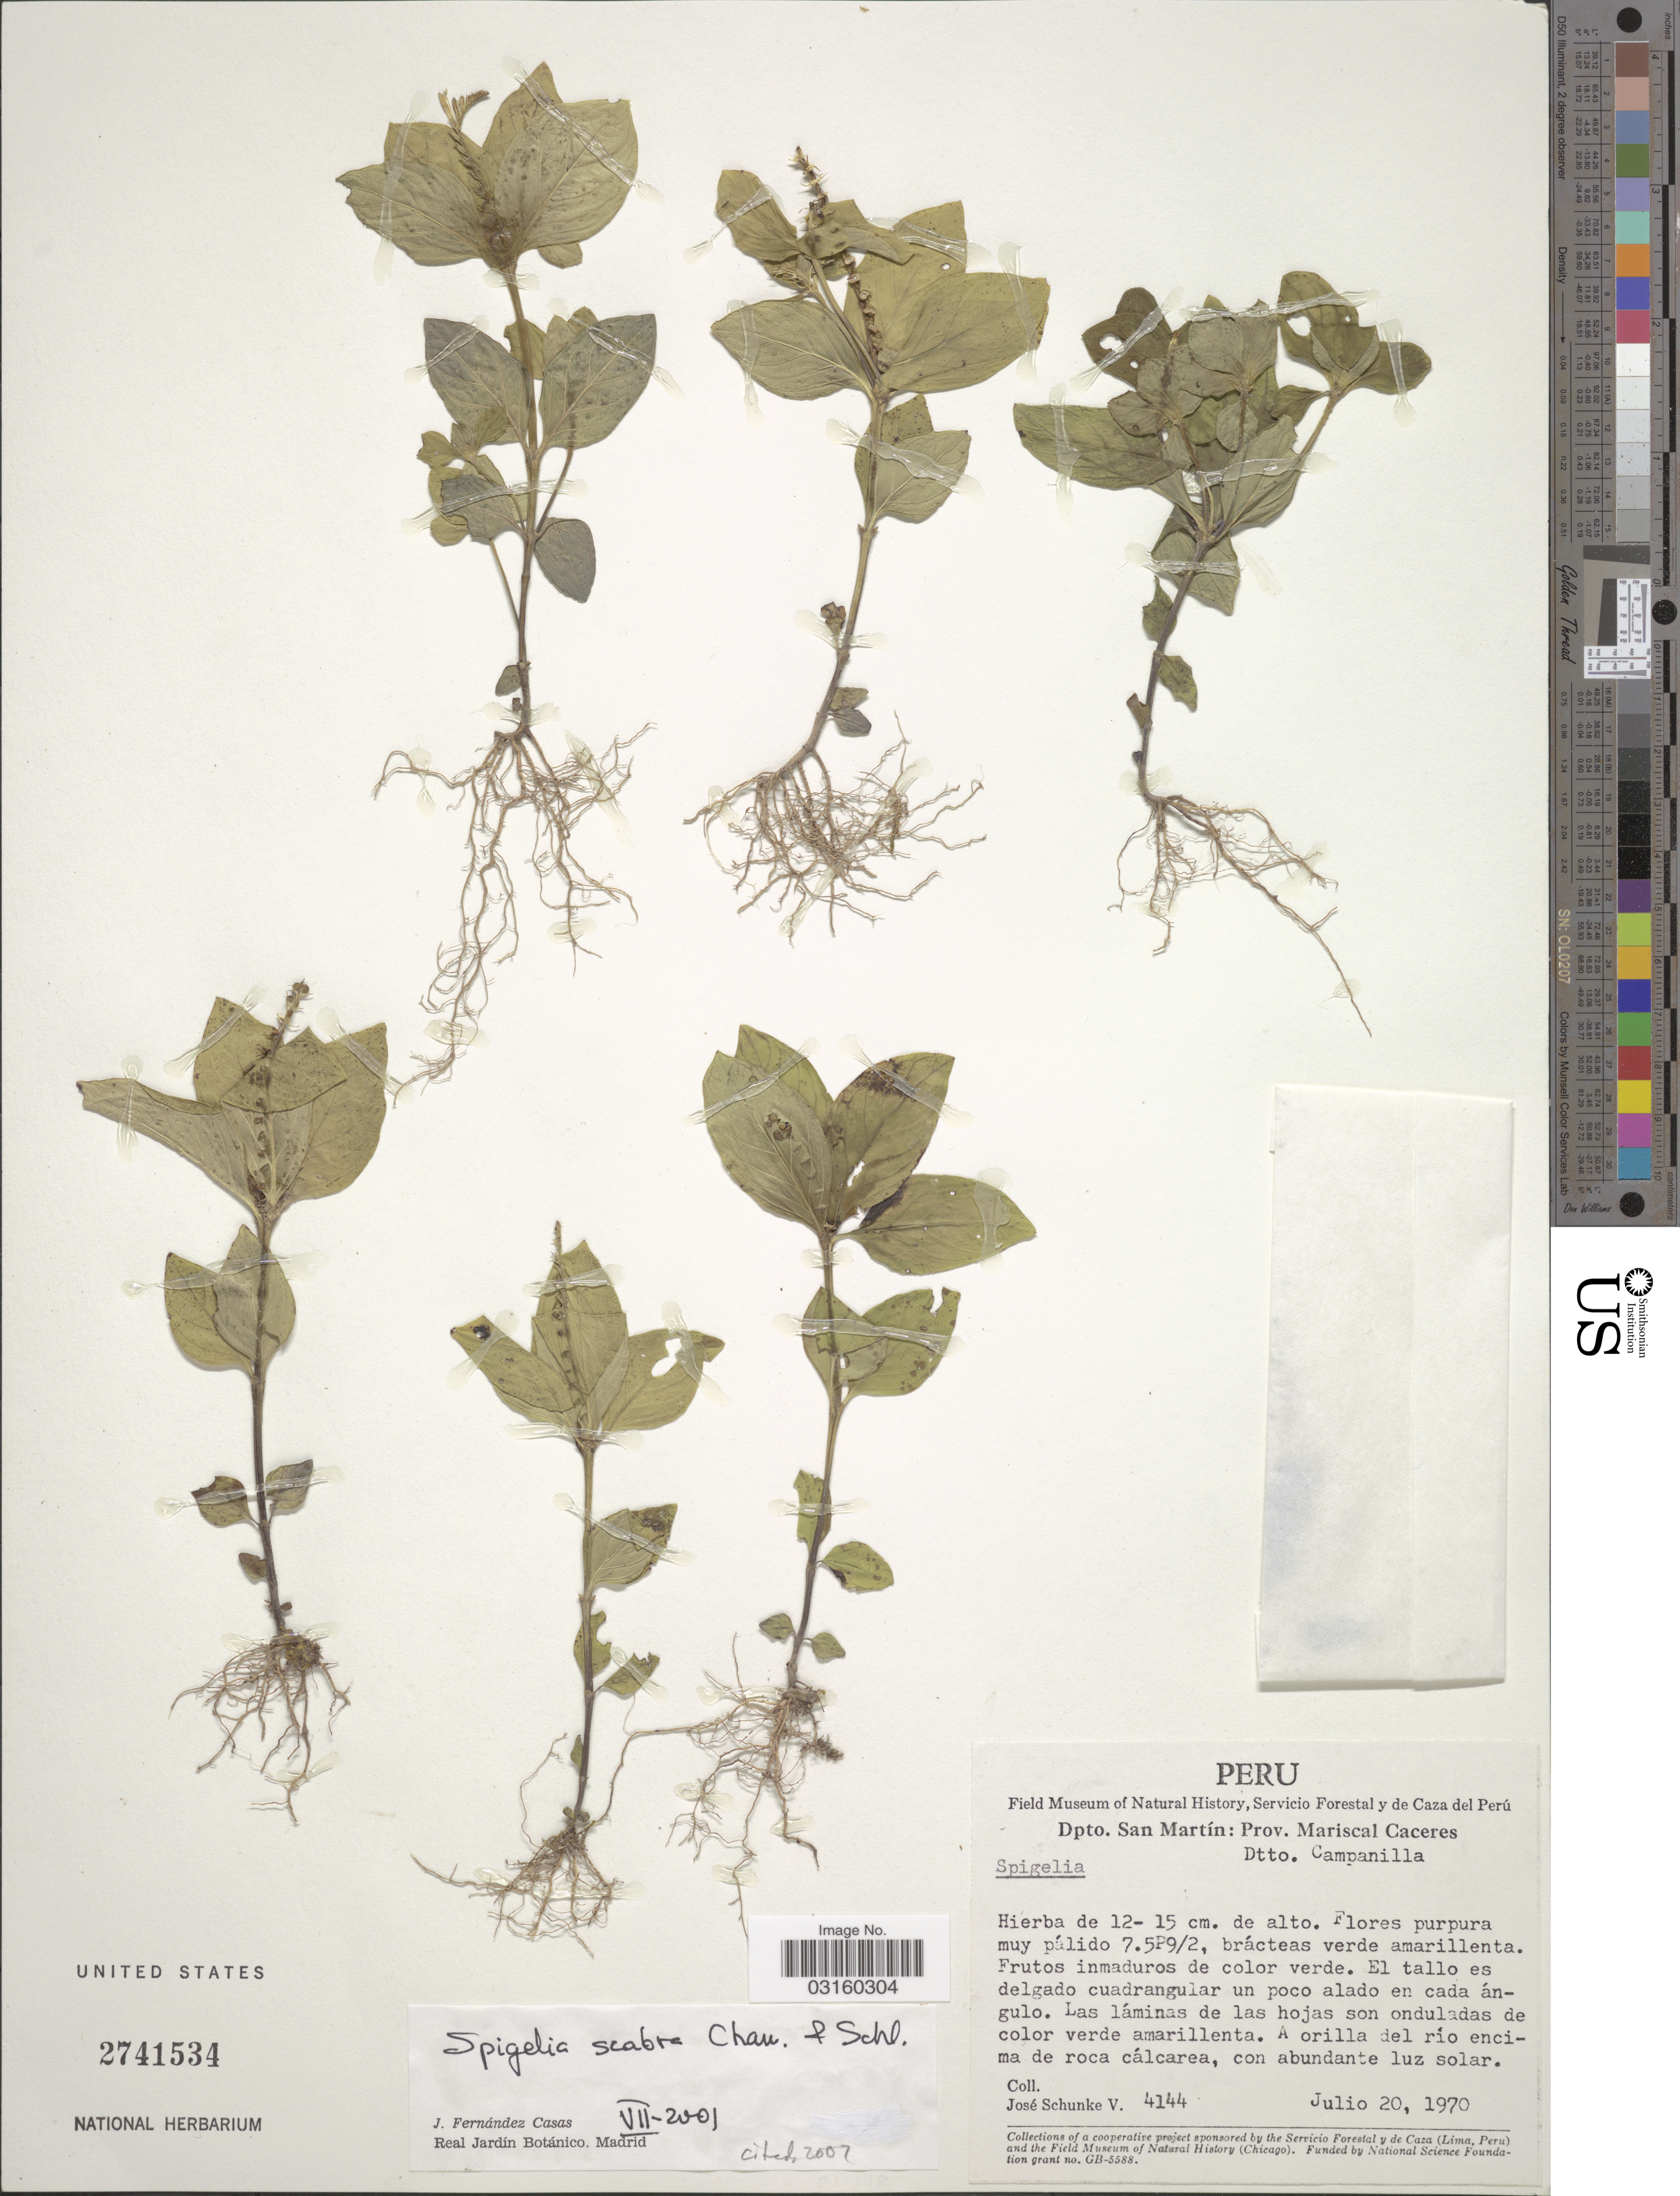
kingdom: Plantae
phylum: Tracheophyta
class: Magnoliopsida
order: Gentianales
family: Loganiaceae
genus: Spigelia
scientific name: Spigelia scabra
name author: Cham. & Schltdl.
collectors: J. Schunke Vigo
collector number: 4144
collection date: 1970-07-20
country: Peru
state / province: San Martín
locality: Dpto. San Martín: Prov. Mariscal Caceres, Dtto. Campanilla, A orilla del río encima de roca cálcarea, con abundante luz solar.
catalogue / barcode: US 2741534